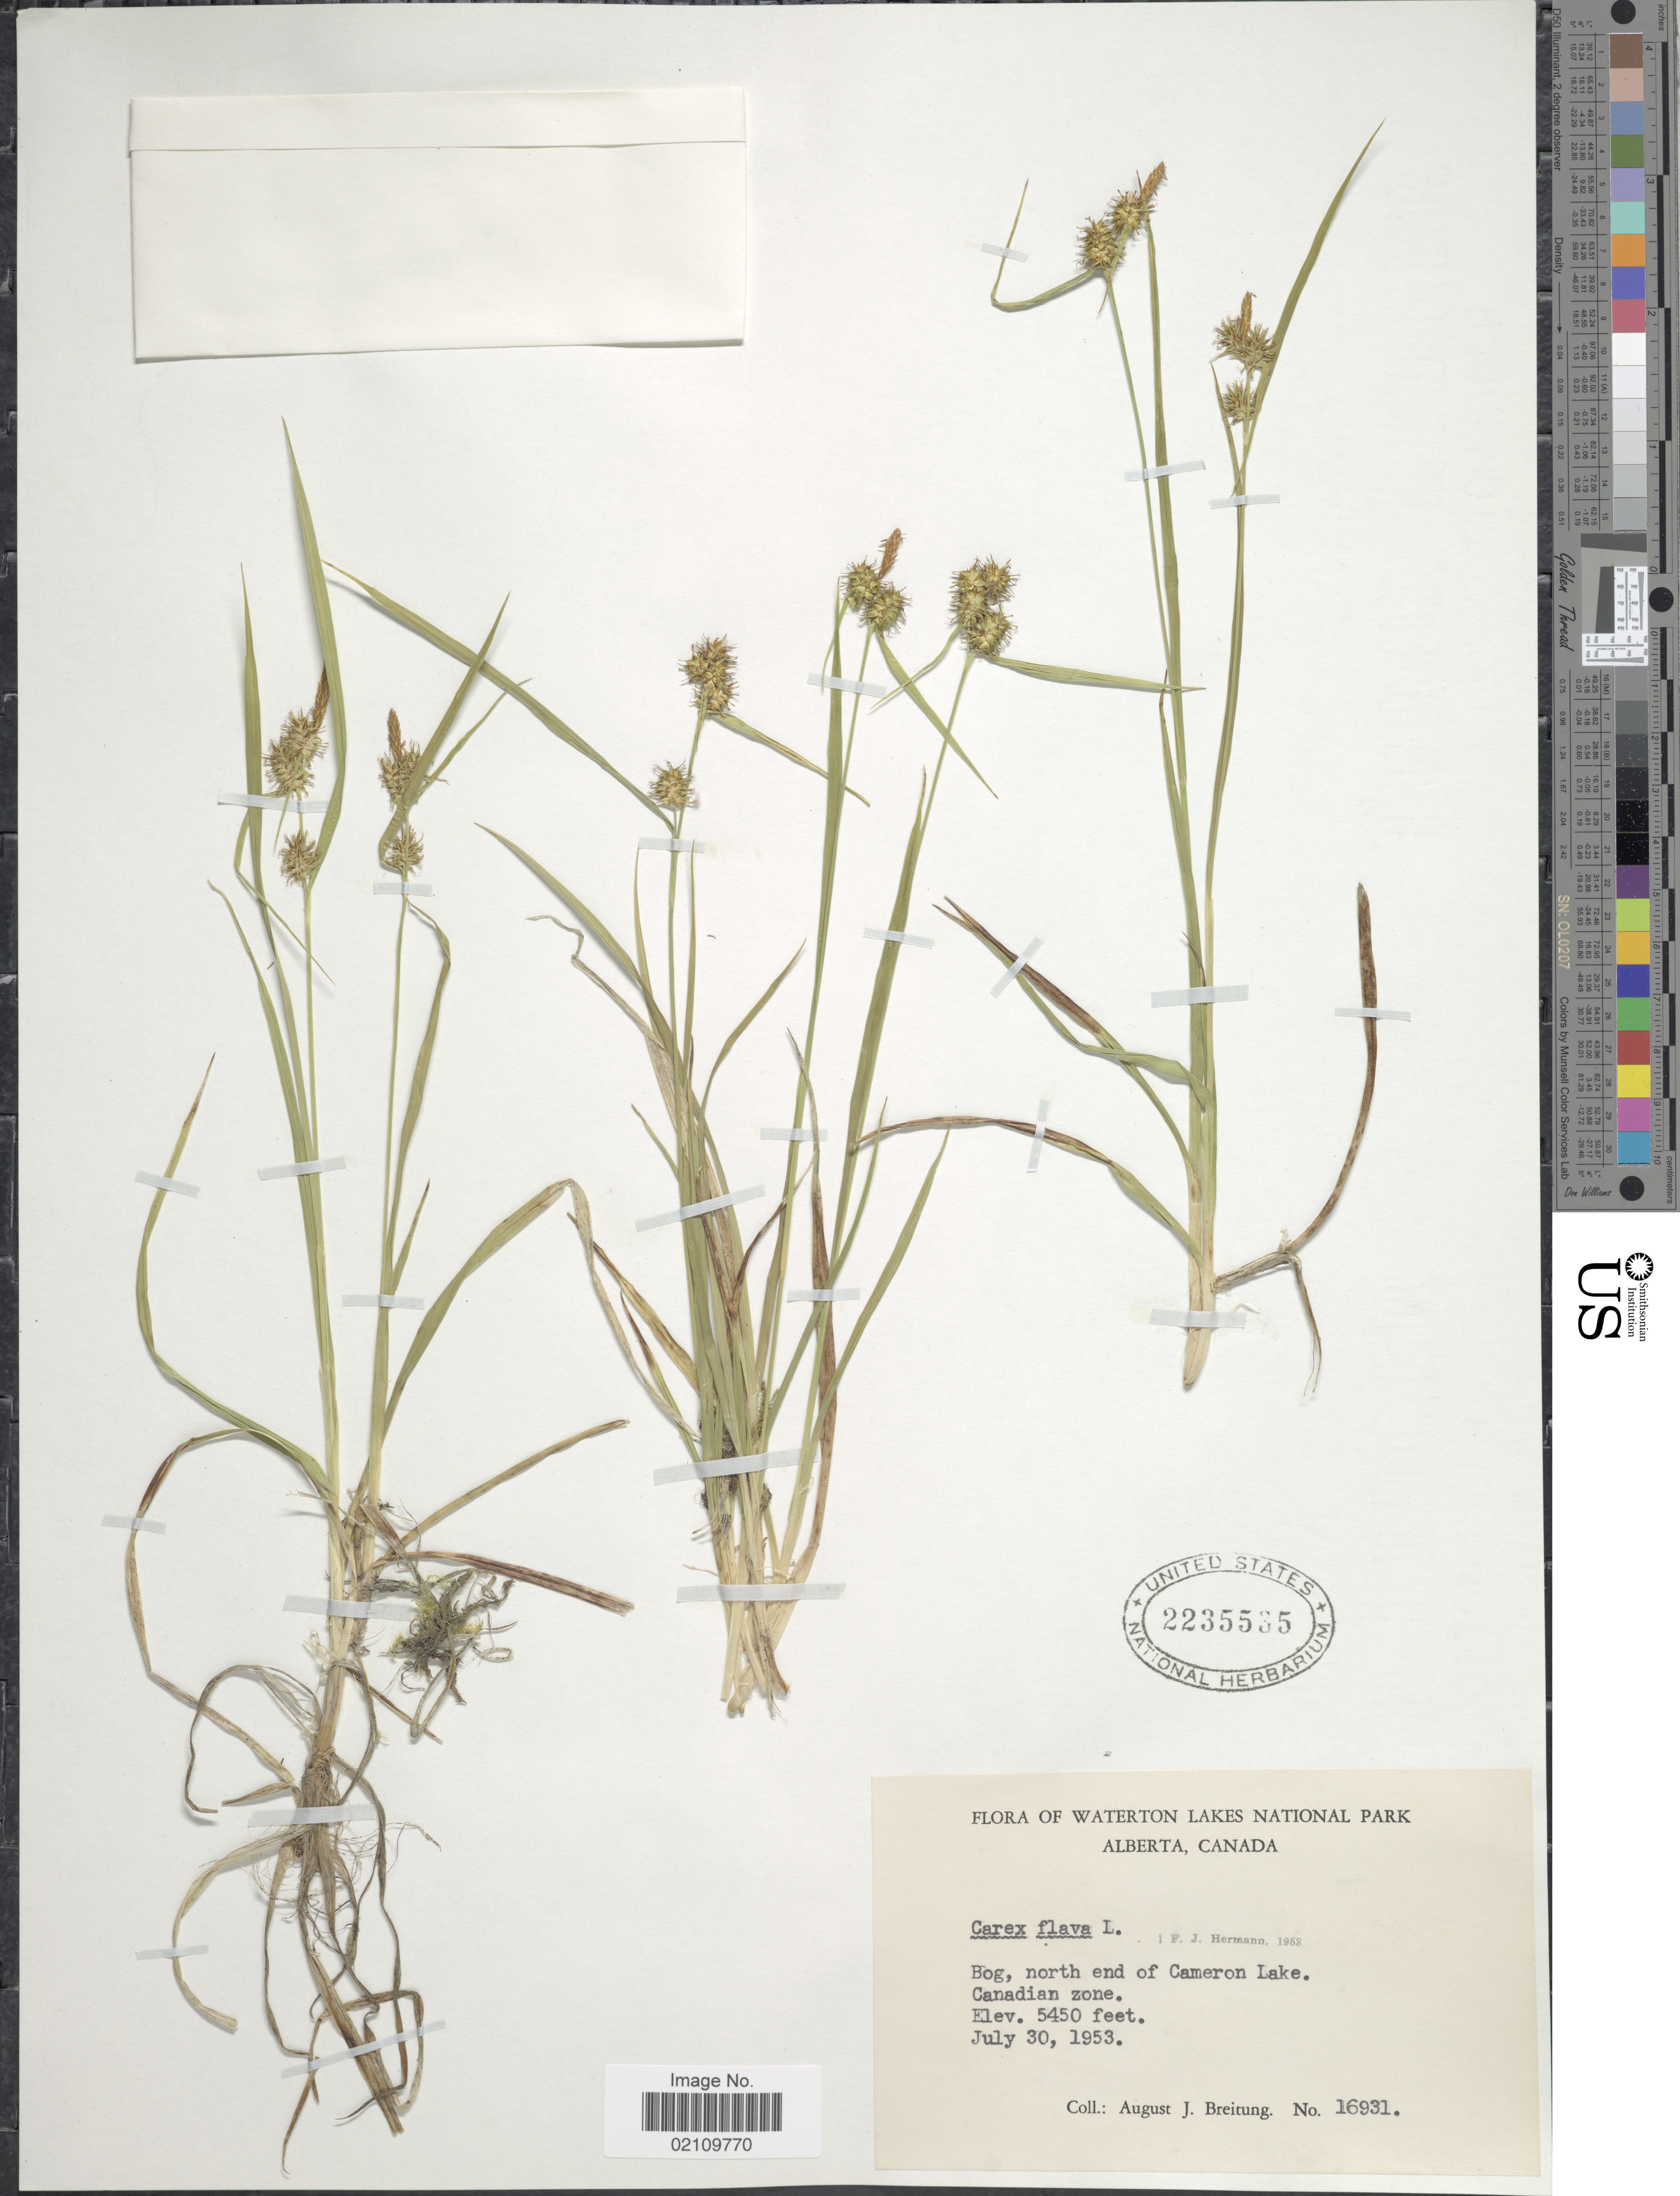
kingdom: Plantae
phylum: Tracheophyta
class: Liliopsida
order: Poales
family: Cyperaceae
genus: Carex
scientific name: Carex flava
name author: L.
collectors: A. Breitung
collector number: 16931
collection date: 1953-07-30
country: Canada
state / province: Alberta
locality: Waterton Lakes National Park. north end of Cameron Lake. Canadian Zone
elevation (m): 1661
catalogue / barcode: US 2235535